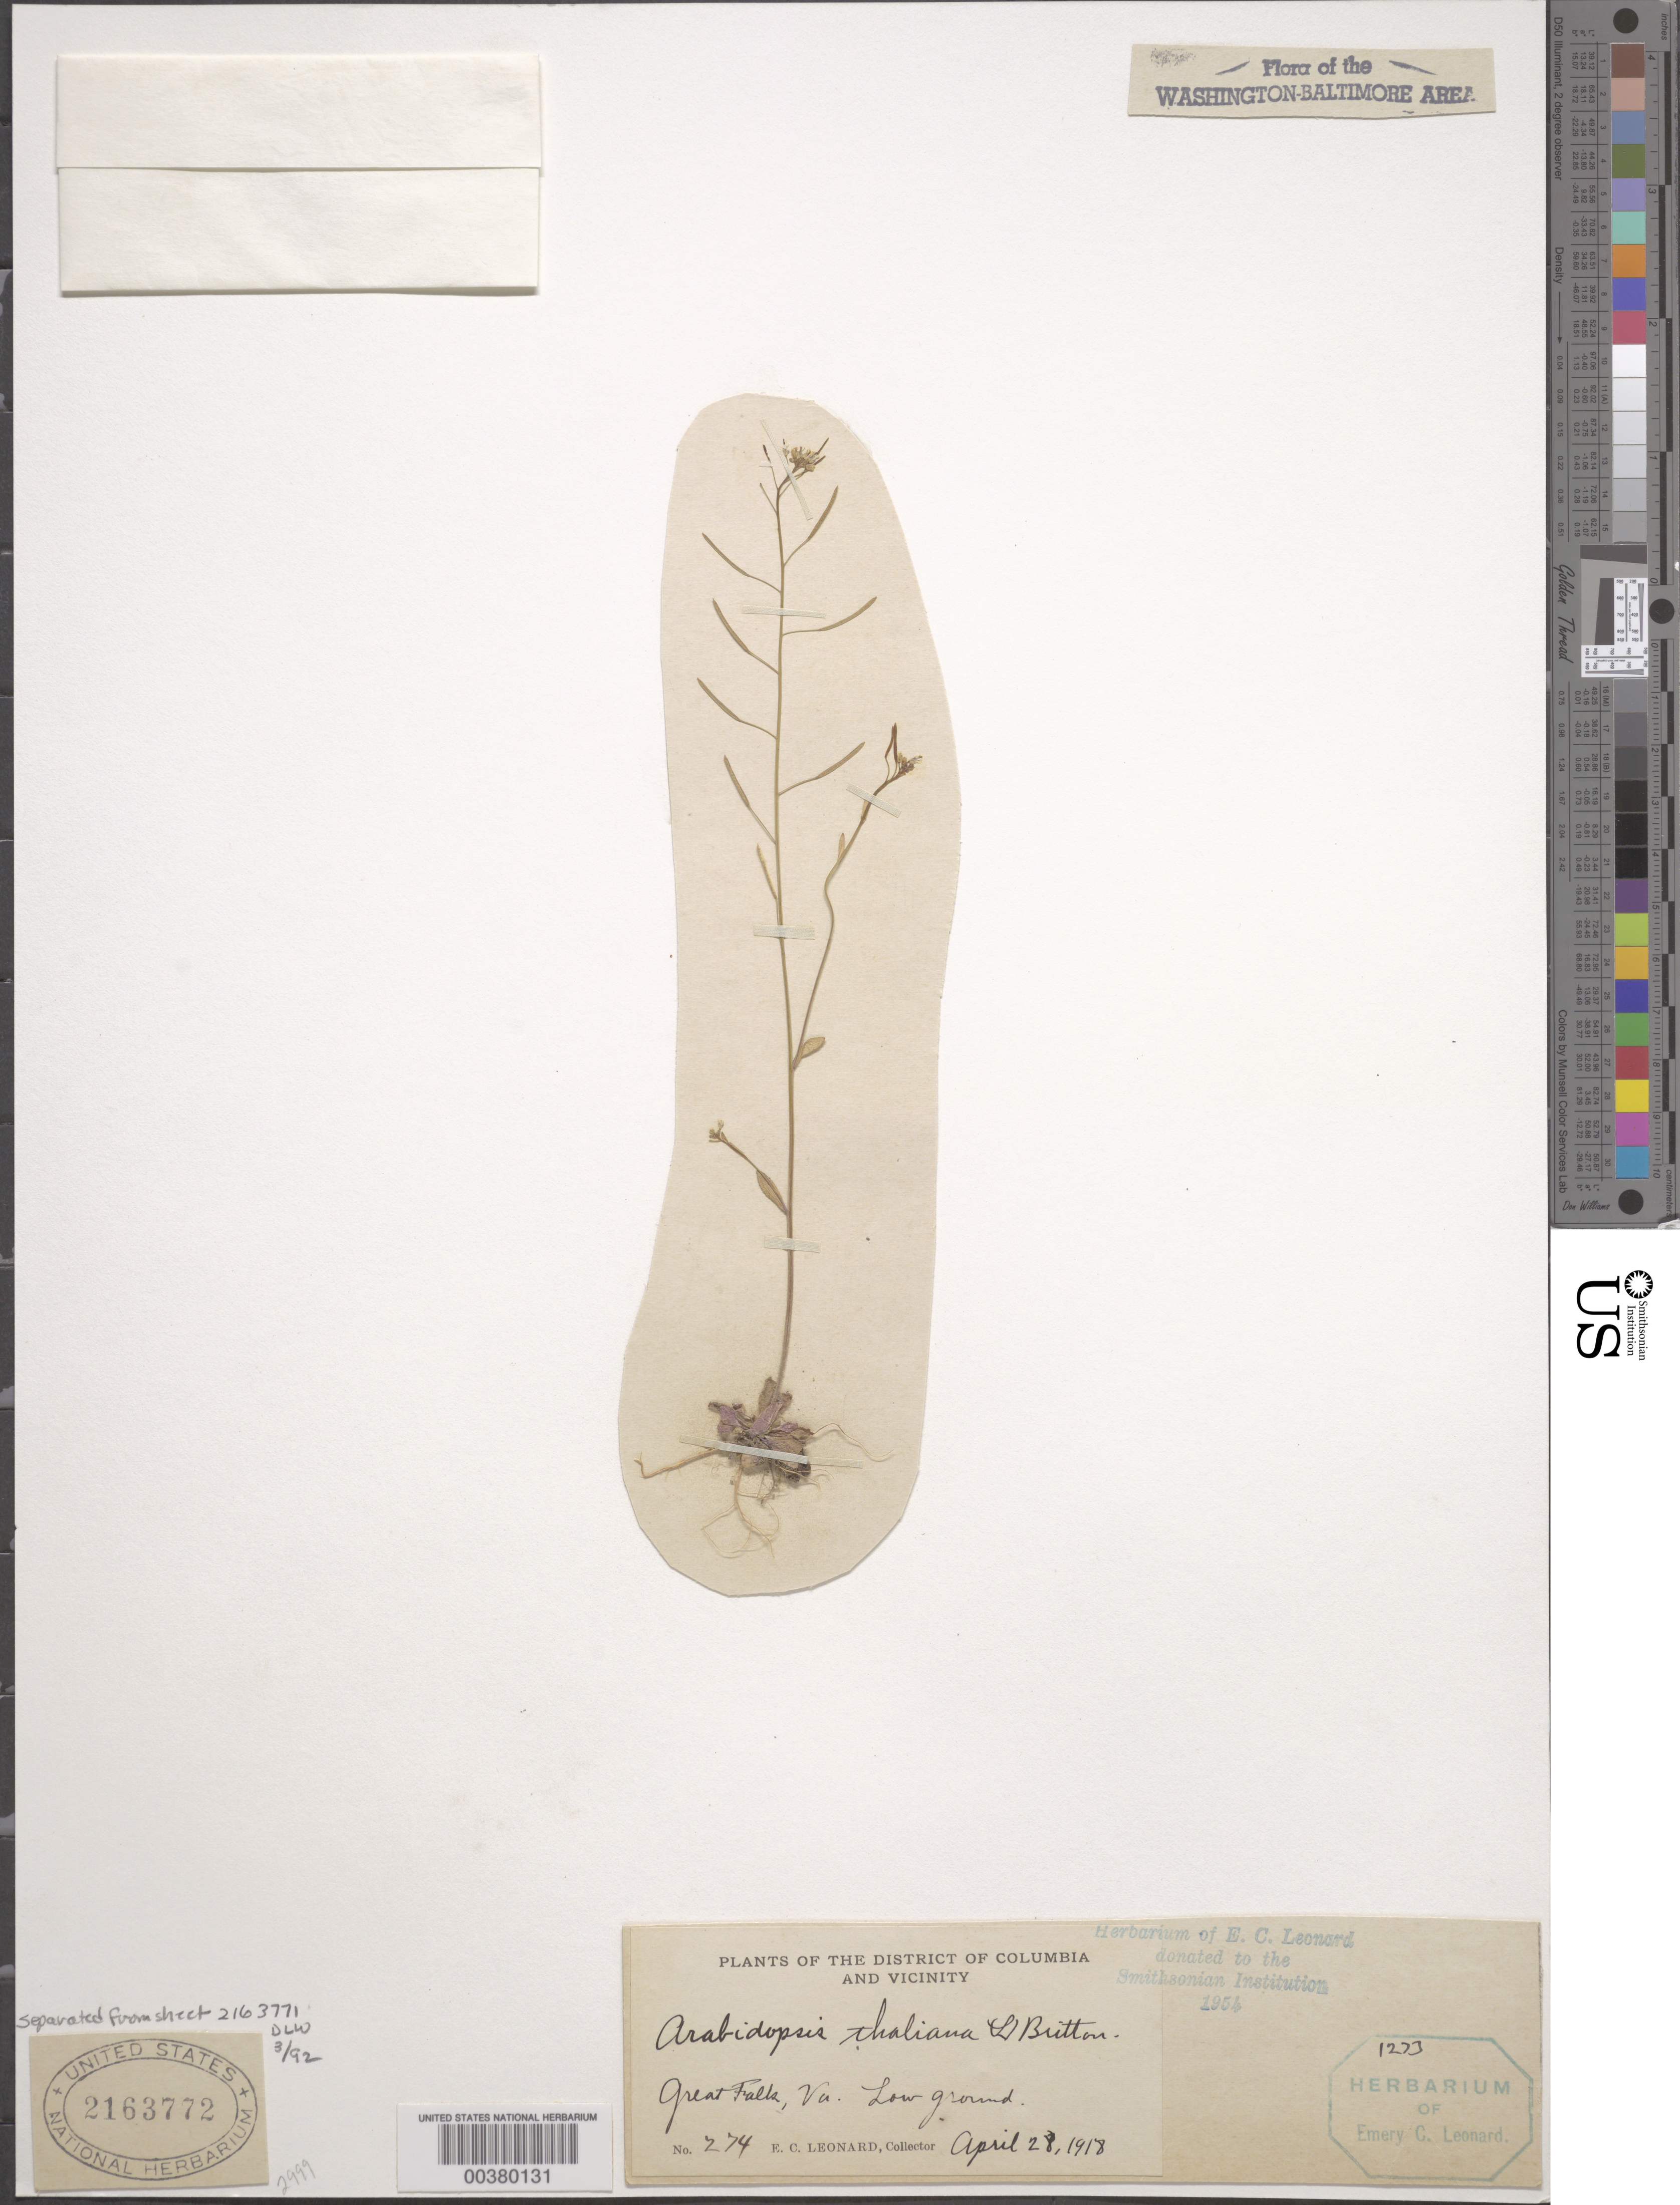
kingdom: Plantae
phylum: Tracheophyta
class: Magnoliopsida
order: Brassicales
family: Brassicaceae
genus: Arabidopsis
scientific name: Arabidopsis thaliana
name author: (L.) Heynh.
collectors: E. C. Leonard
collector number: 274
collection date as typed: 28 Apr 1918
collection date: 1918-04-28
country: United States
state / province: Virginia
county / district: Fairfax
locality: Great Falls C. & O. Canal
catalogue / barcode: US 2163772